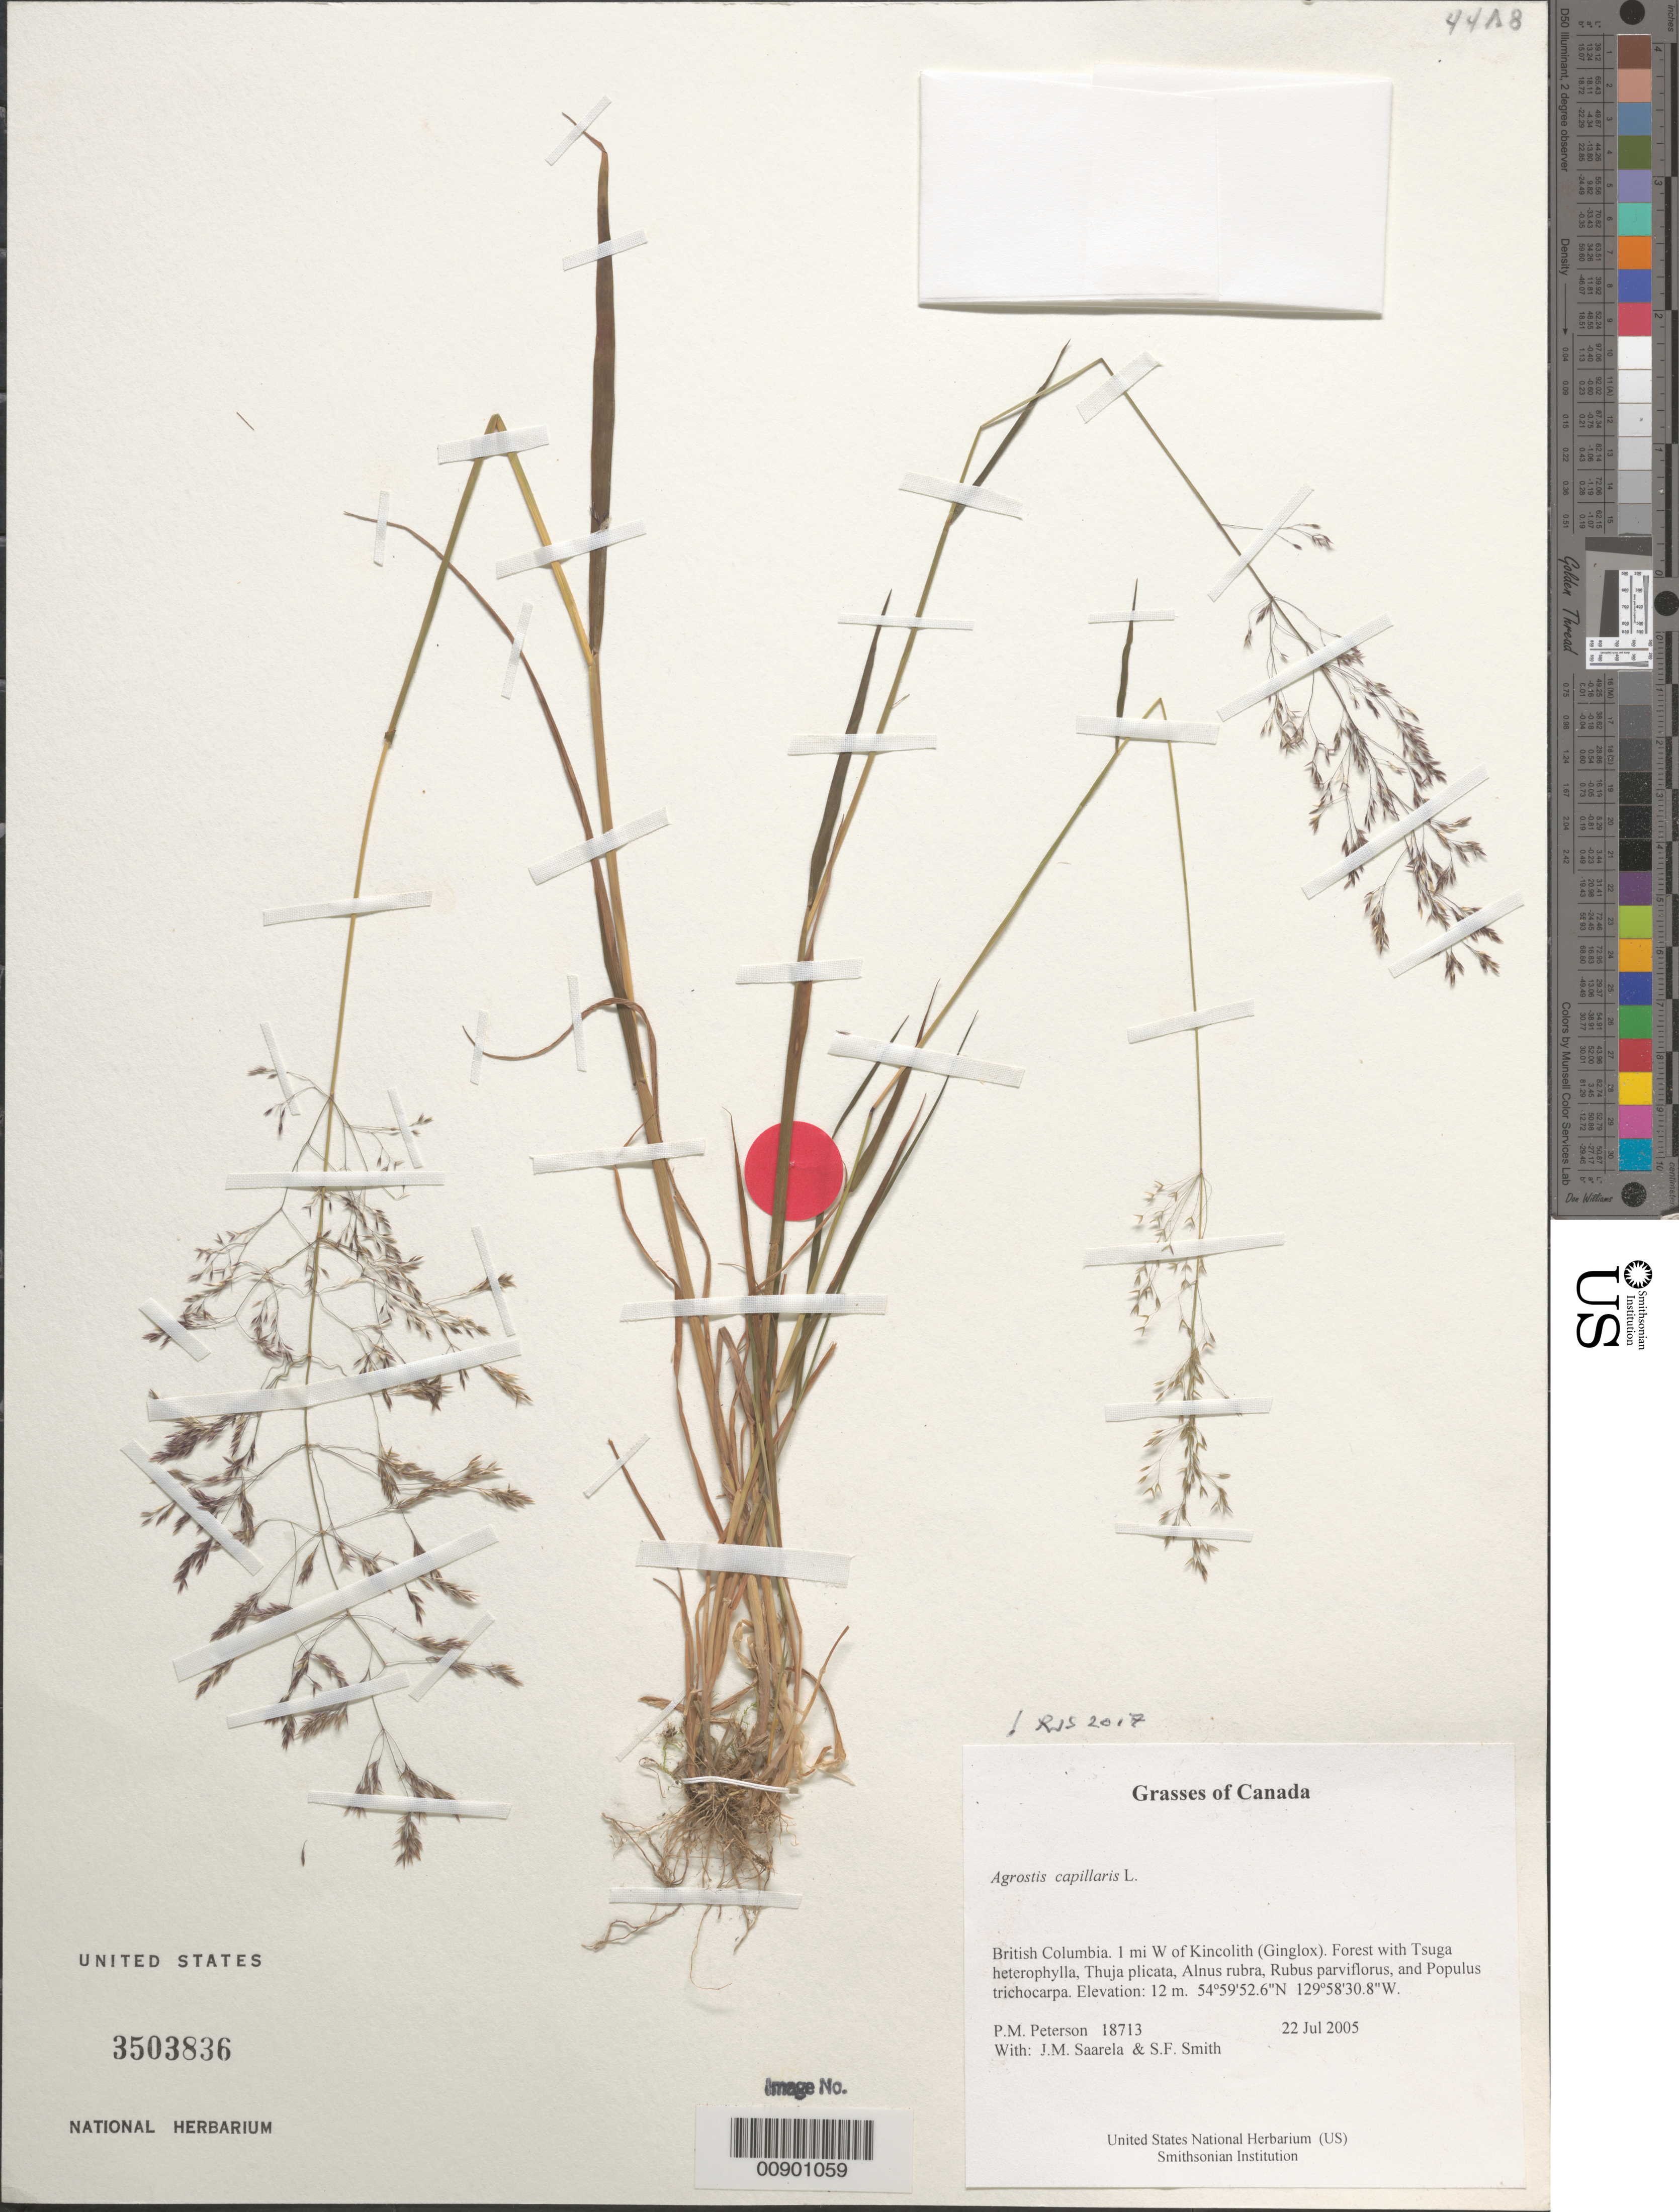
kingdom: Plantae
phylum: Tracheophyta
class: Liliopsida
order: Poales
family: Poaceae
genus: Agrostis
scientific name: Agrostis capillaris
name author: L.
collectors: P. M. Peterson, J. Saarela & S.F. Smith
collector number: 18713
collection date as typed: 22 Jul 2004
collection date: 2004-07-22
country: Canada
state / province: British Columbia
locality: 1 mi W of Kincolith (Ginglox). Forest with Tsuga heterophylla, Thuja plicata, Alnus rubra, Rubus parviflorus, and Populus trichocarpa.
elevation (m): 12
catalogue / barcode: US 3503836